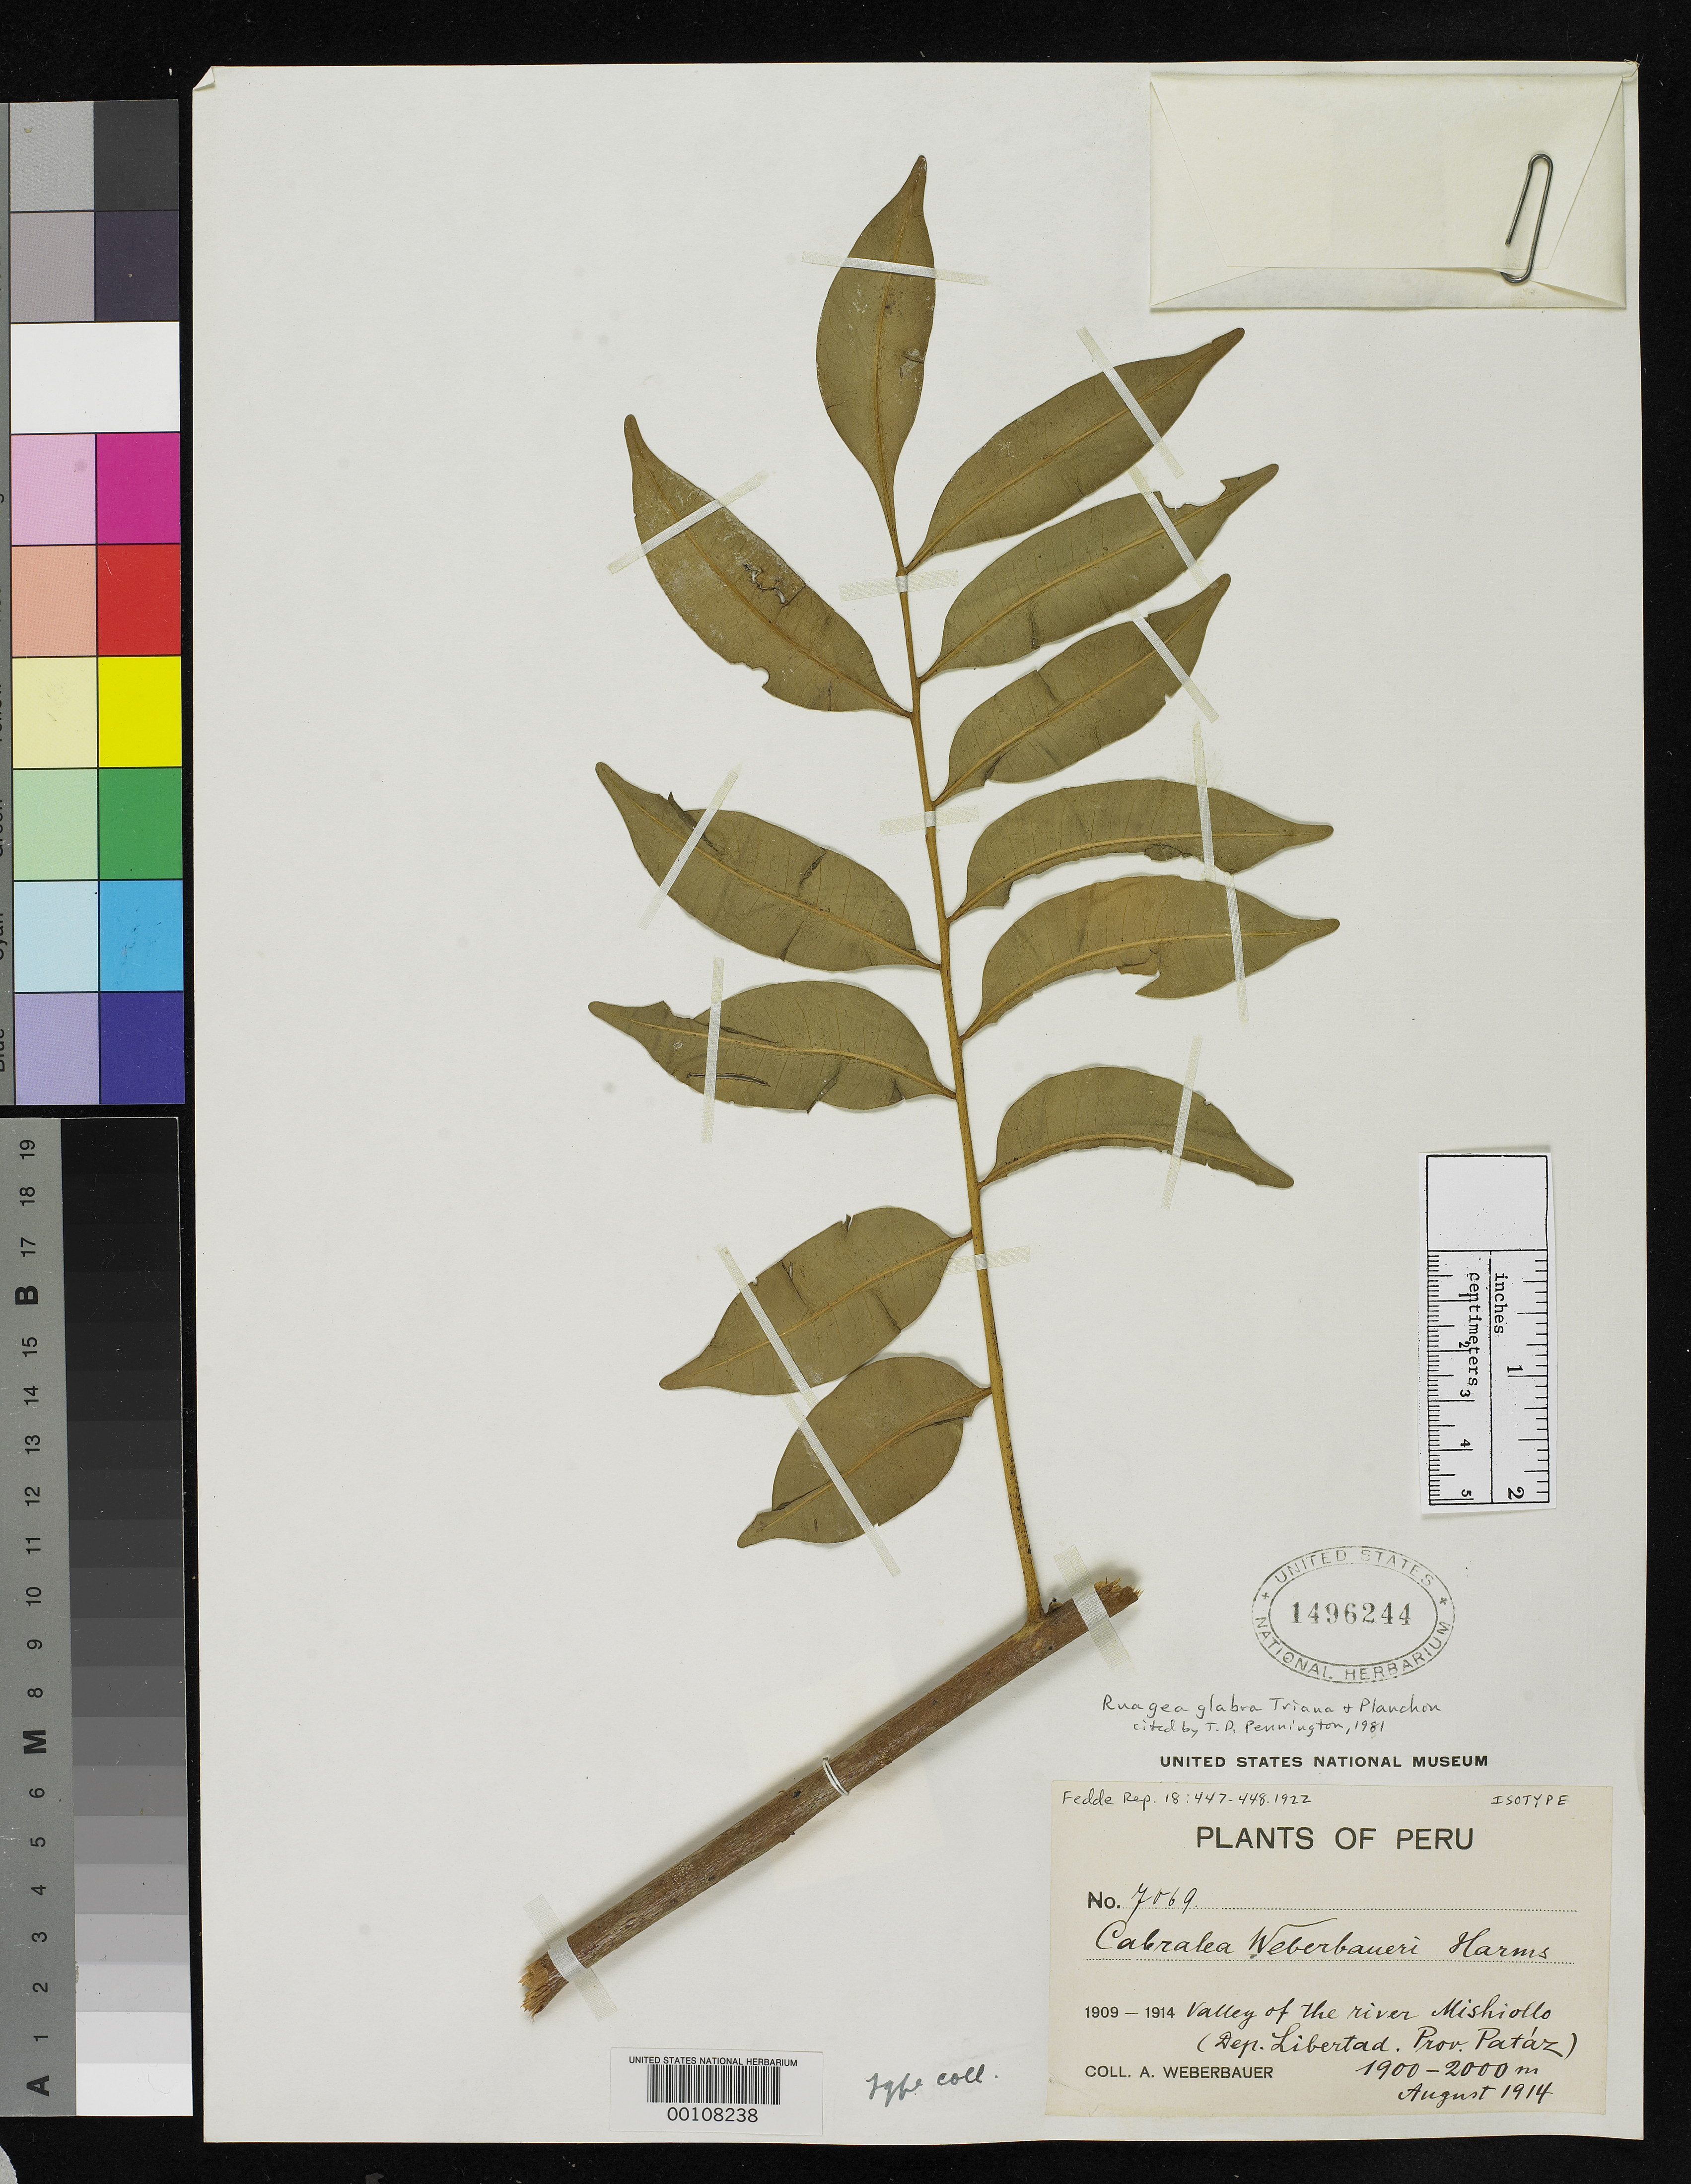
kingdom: Plantae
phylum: Tracheophyta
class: Magnoliopsida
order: Sapindales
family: Meliaceae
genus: Cabralea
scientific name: Cabralea weberbaueri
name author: Harms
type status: Isotype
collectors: A. Weberbauer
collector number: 7069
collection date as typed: Aug 1914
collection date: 1914-08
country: Peru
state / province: La Libertad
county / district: Pataz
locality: Valley of River Mishiollo.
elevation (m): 1900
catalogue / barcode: US 1496244